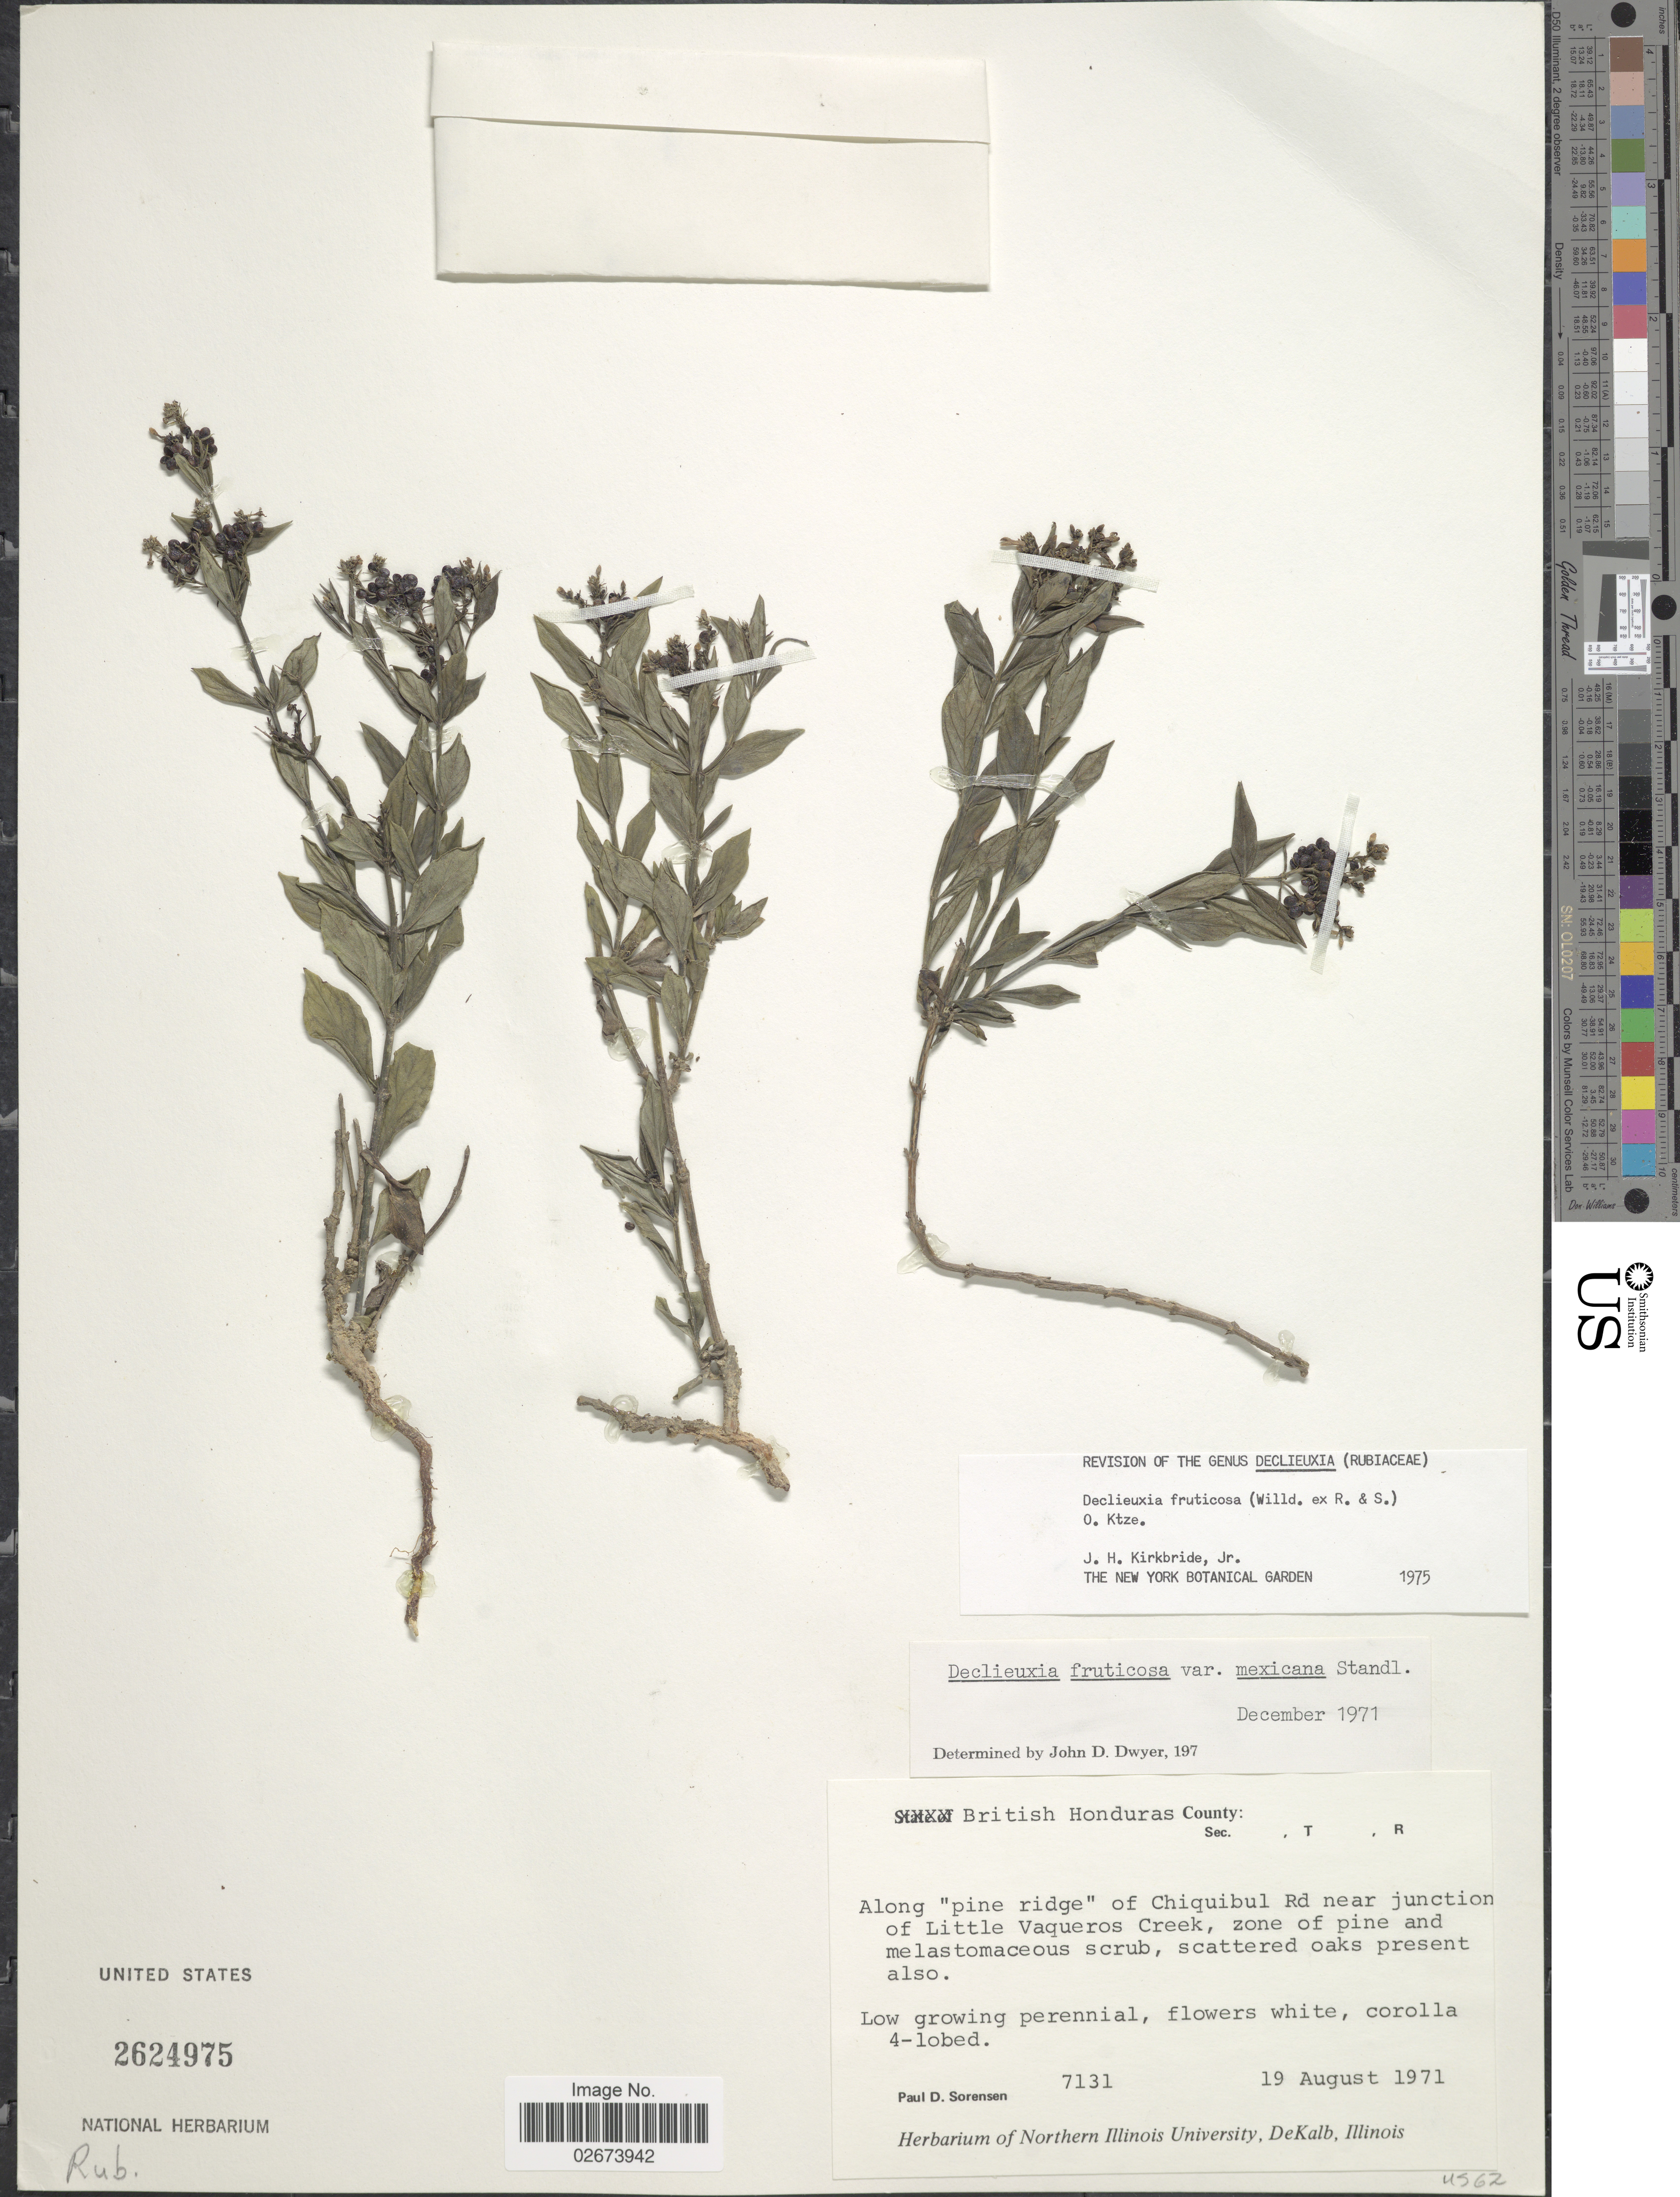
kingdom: Plantae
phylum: Tracheophyta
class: Magnoliopsida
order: Gentianales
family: Rubiaceae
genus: Declieuxia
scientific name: Declieuxia fruticosa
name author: (Willd. ex Roem. & Schult.) Kuntze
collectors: P. Sorensen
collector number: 7131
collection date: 1971-08-19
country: Belize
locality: British Honduras. Along "pine ridge" of Chiquibul Rd near junction of Little Vaqueros Creek.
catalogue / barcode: US 2624975